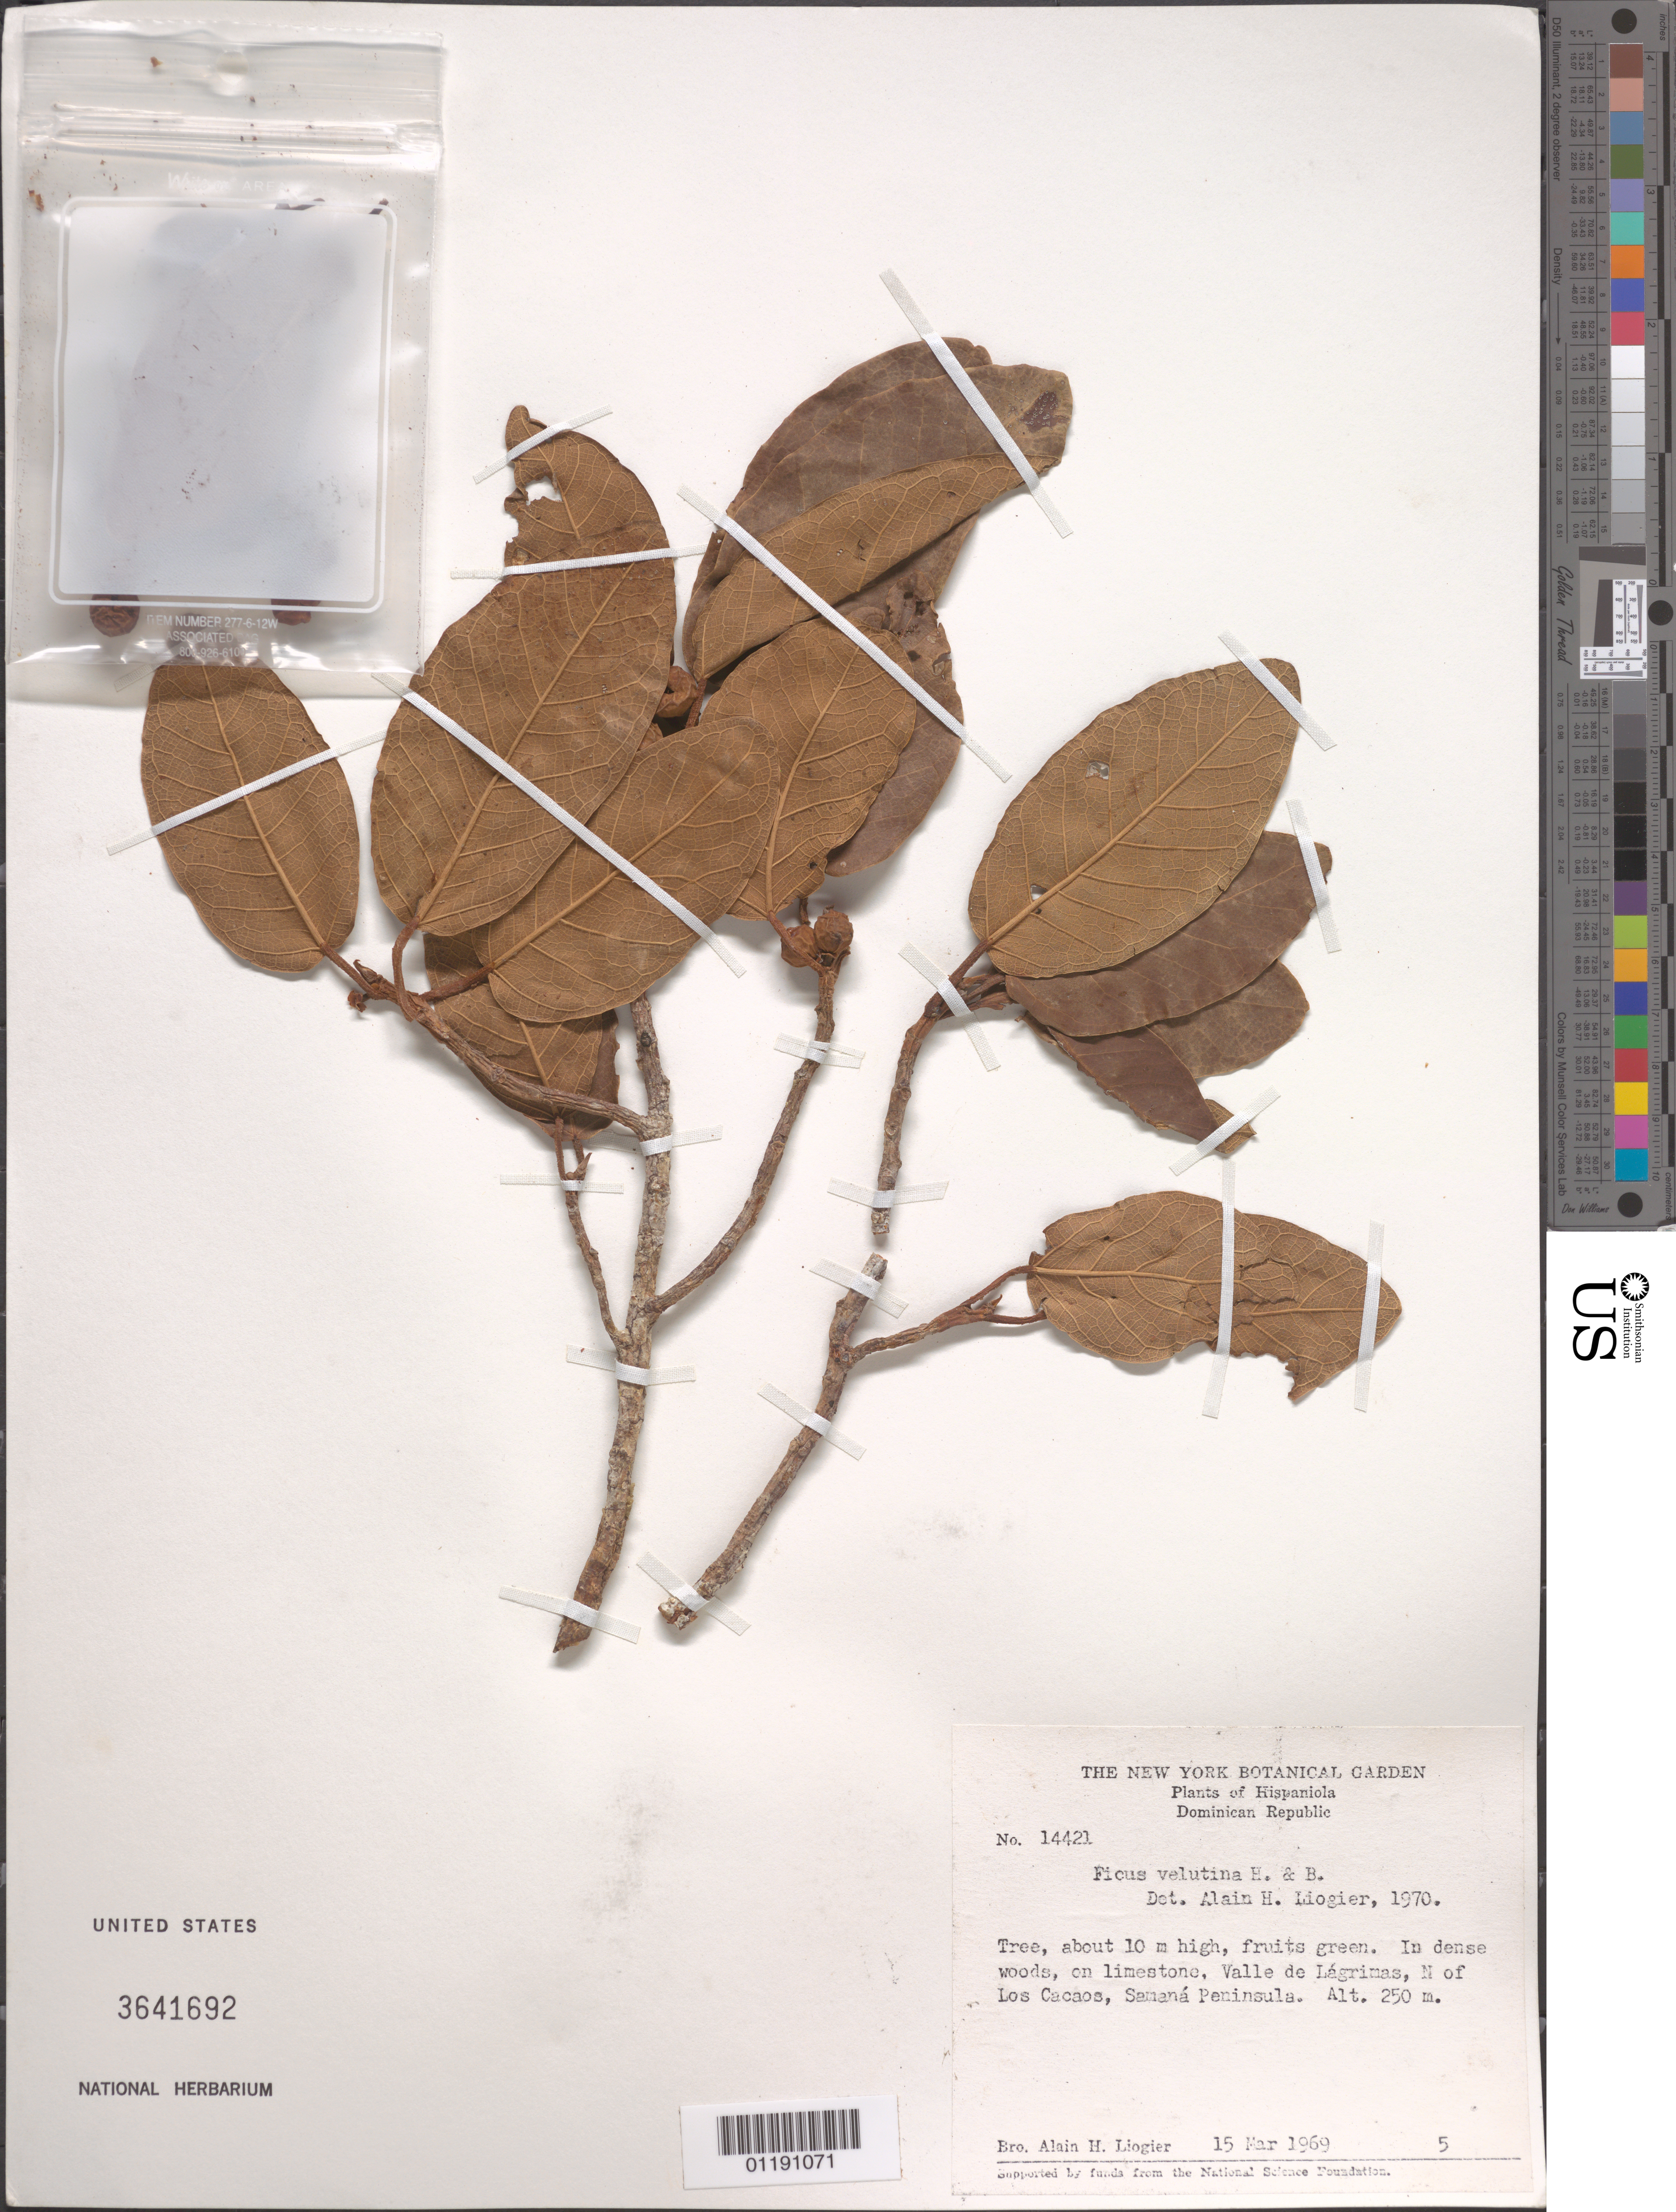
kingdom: Plantae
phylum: Tracheophyta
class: Magnoliopsida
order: Rosales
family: Moraceae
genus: Ficus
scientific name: Ficus velutina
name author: Humb. & Bonpl. ex Willd.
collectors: A. H. Liogier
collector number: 14421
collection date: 1969-03-15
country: Dominican Republic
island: Hispaniola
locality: Valle de Lágrimas, N of Los Cacaos, Semaná Peninsula.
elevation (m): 250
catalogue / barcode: US 3641692